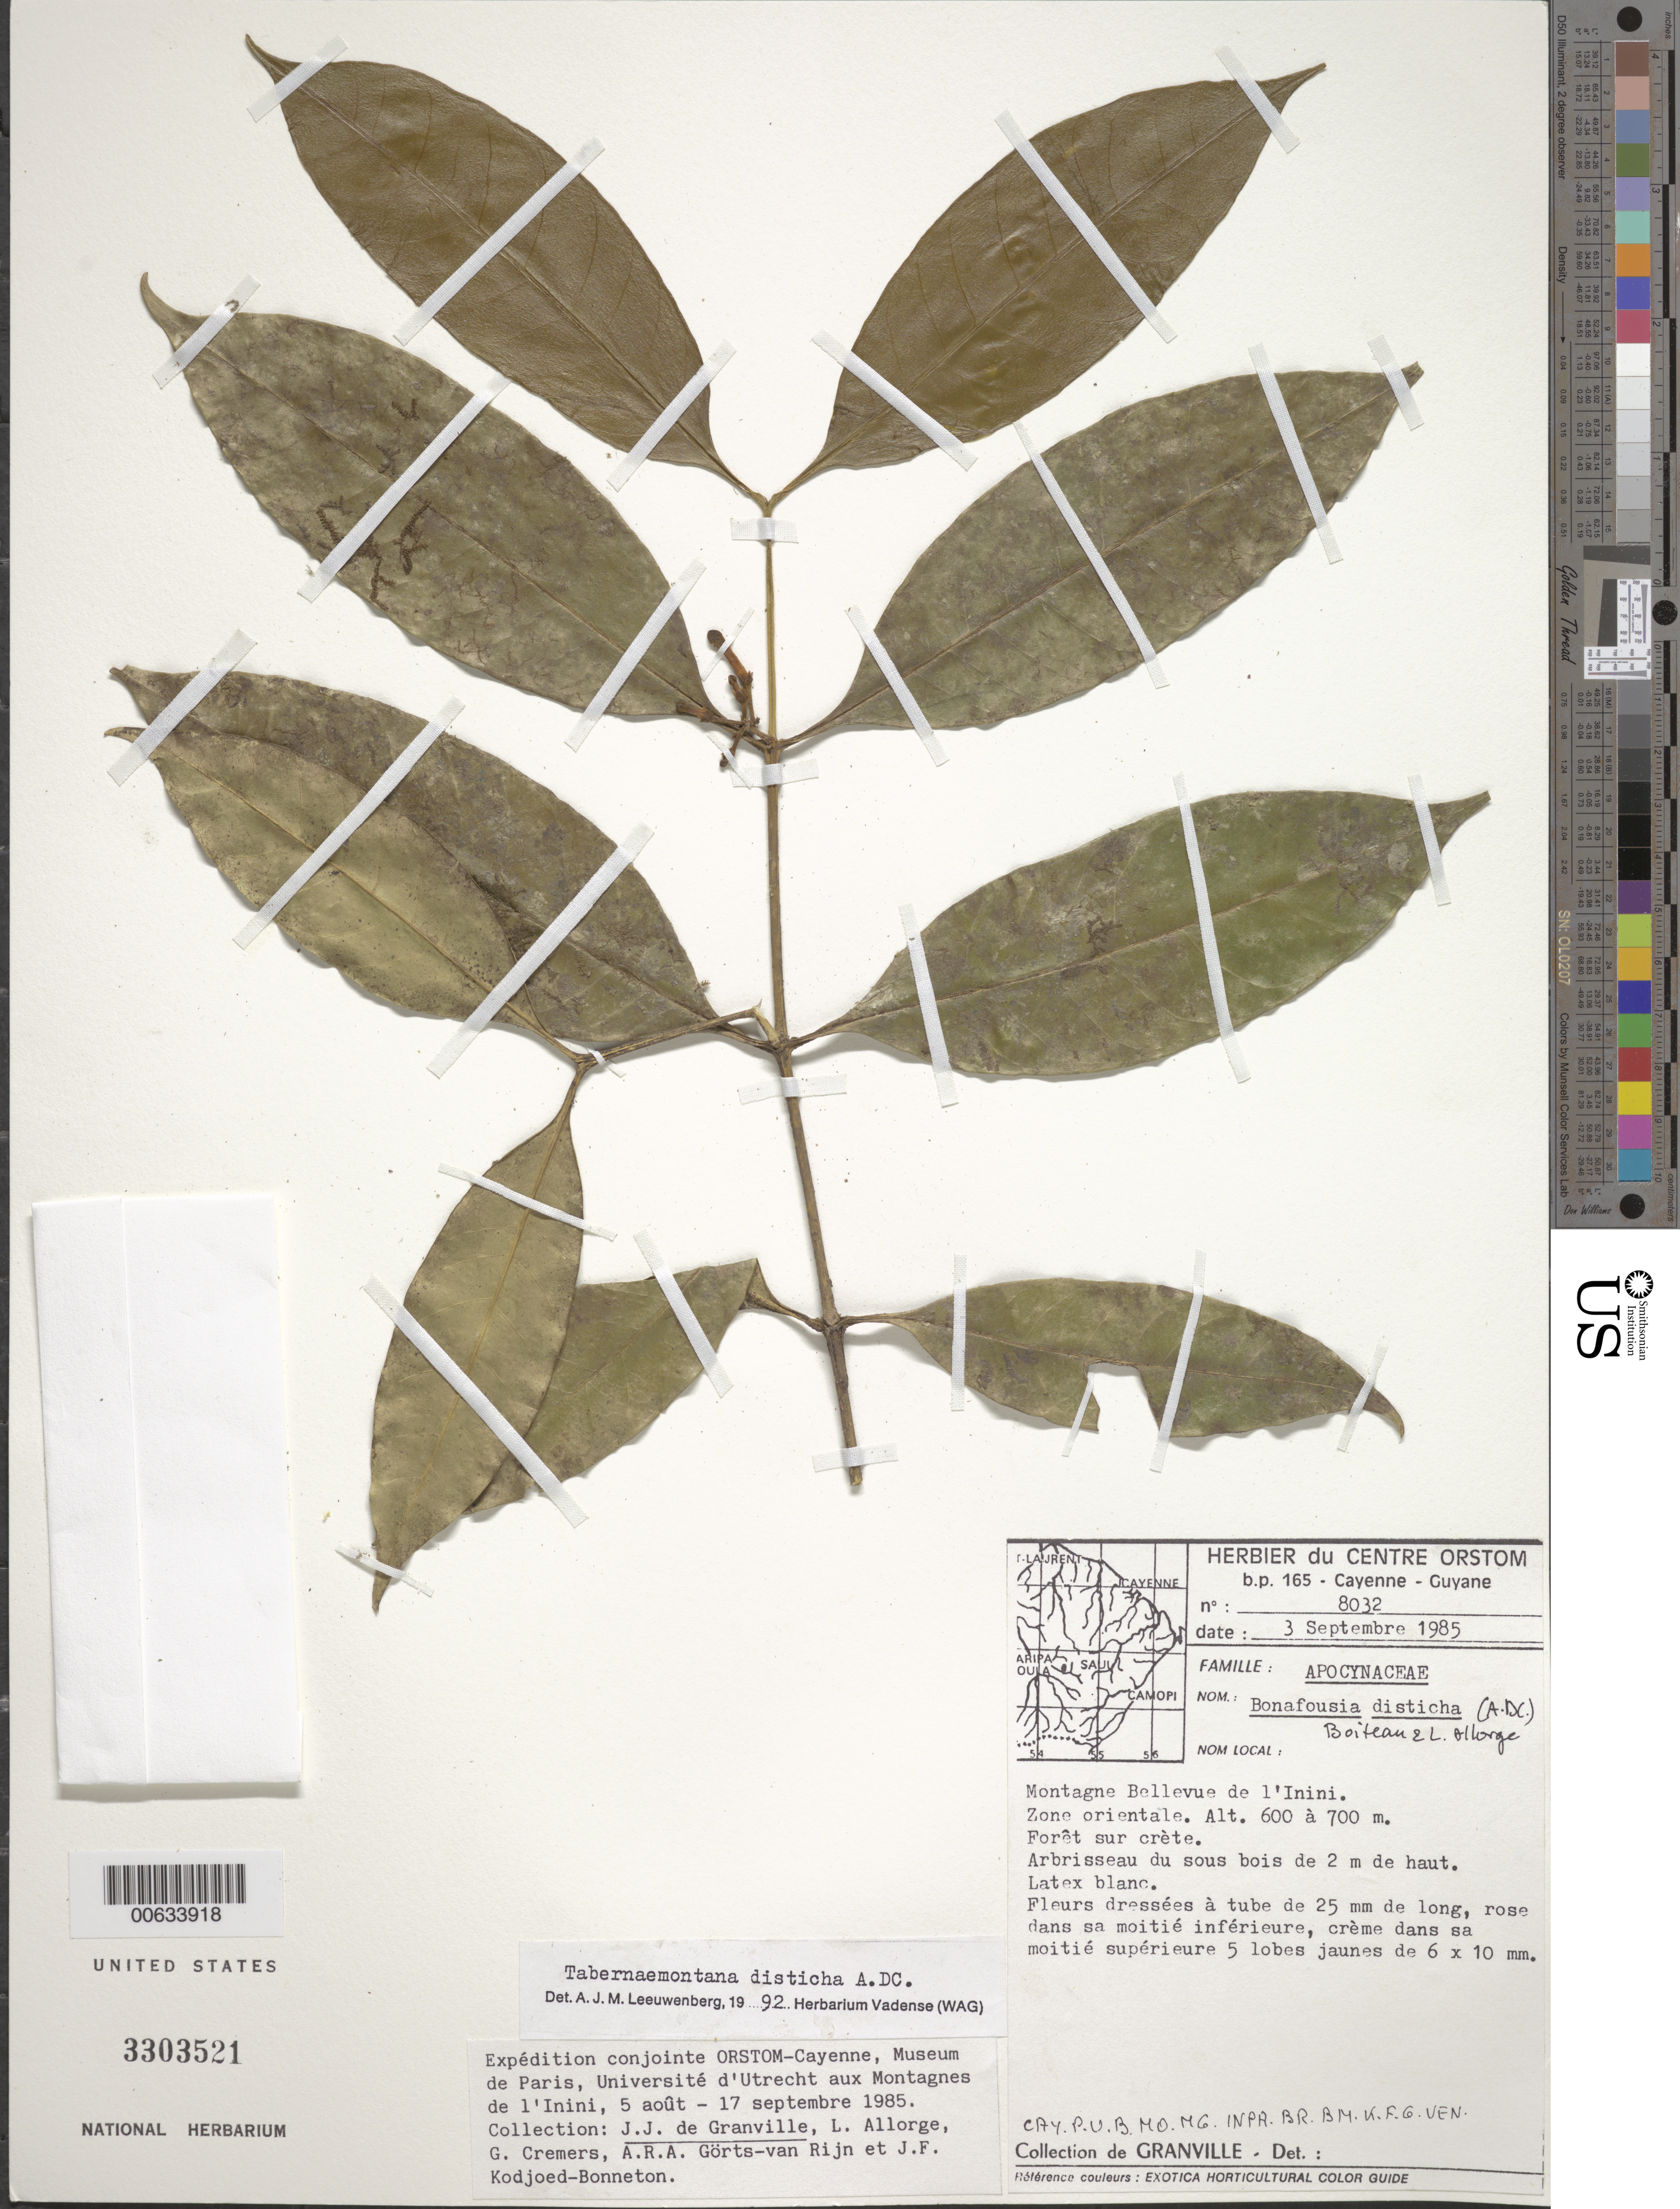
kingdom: Plantae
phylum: Tracheophyta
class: Magnoliopsida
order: Gentianales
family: Apocynaceae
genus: Tabernaemontana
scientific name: Tabernaemontana disticha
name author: A. DC.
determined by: Leeuwenberg, A. J. M.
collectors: J.-J. de Granville, L. Allorge, G. Cremers, A. .R. A. Görts-van Rijn & J. Kodjoed-Bonneton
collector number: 8032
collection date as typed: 3-Sep-85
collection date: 1985-09-03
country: French Guiana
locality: Montagnes Bellevue de l'Inini, zone orientale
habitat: Forêt sur crête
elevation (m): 600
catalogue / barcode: US 3303521